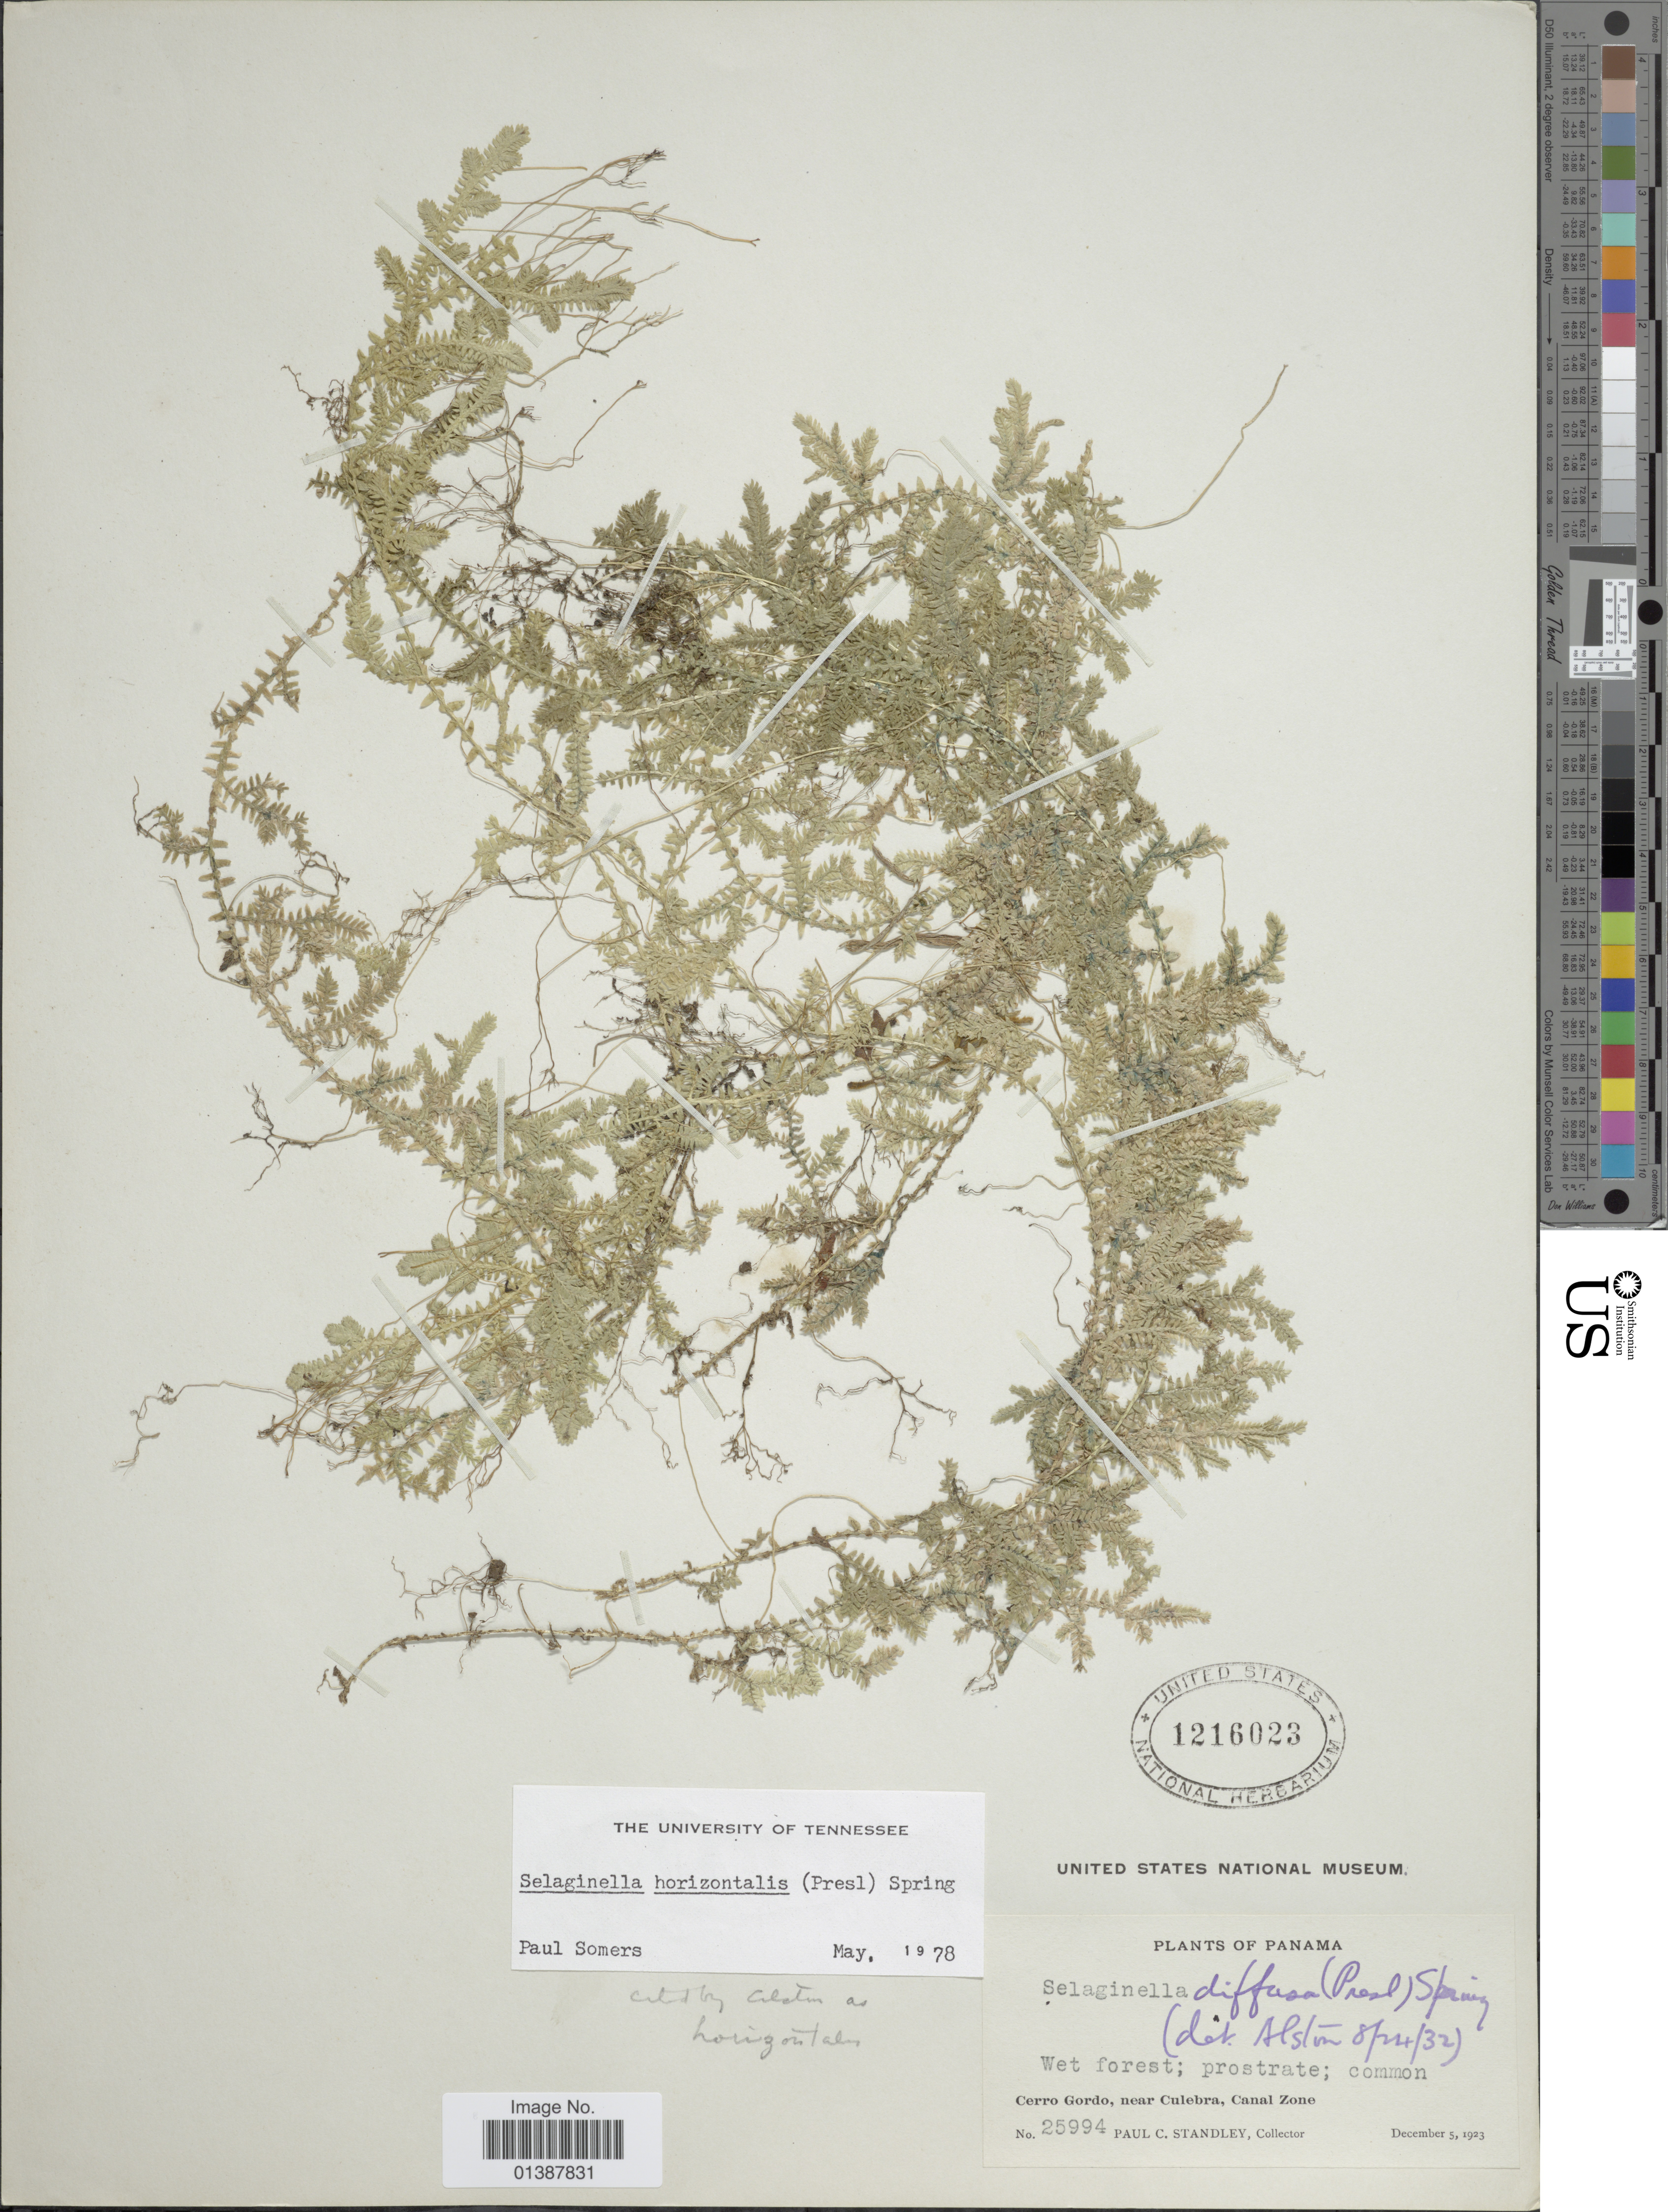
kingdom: Plantae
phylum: Tracheophyta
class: Lycopodiopsida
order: Selaginellales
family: Selaginellaceae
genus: Selaginella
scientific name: Selaginella horizontalis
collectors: P. C. Standley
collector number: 25994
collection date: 1923-12-05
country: Panama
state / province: Colón / Panamá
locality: Cerro Gordo, near Culebra, Canal Zone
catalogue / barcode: US 1216023